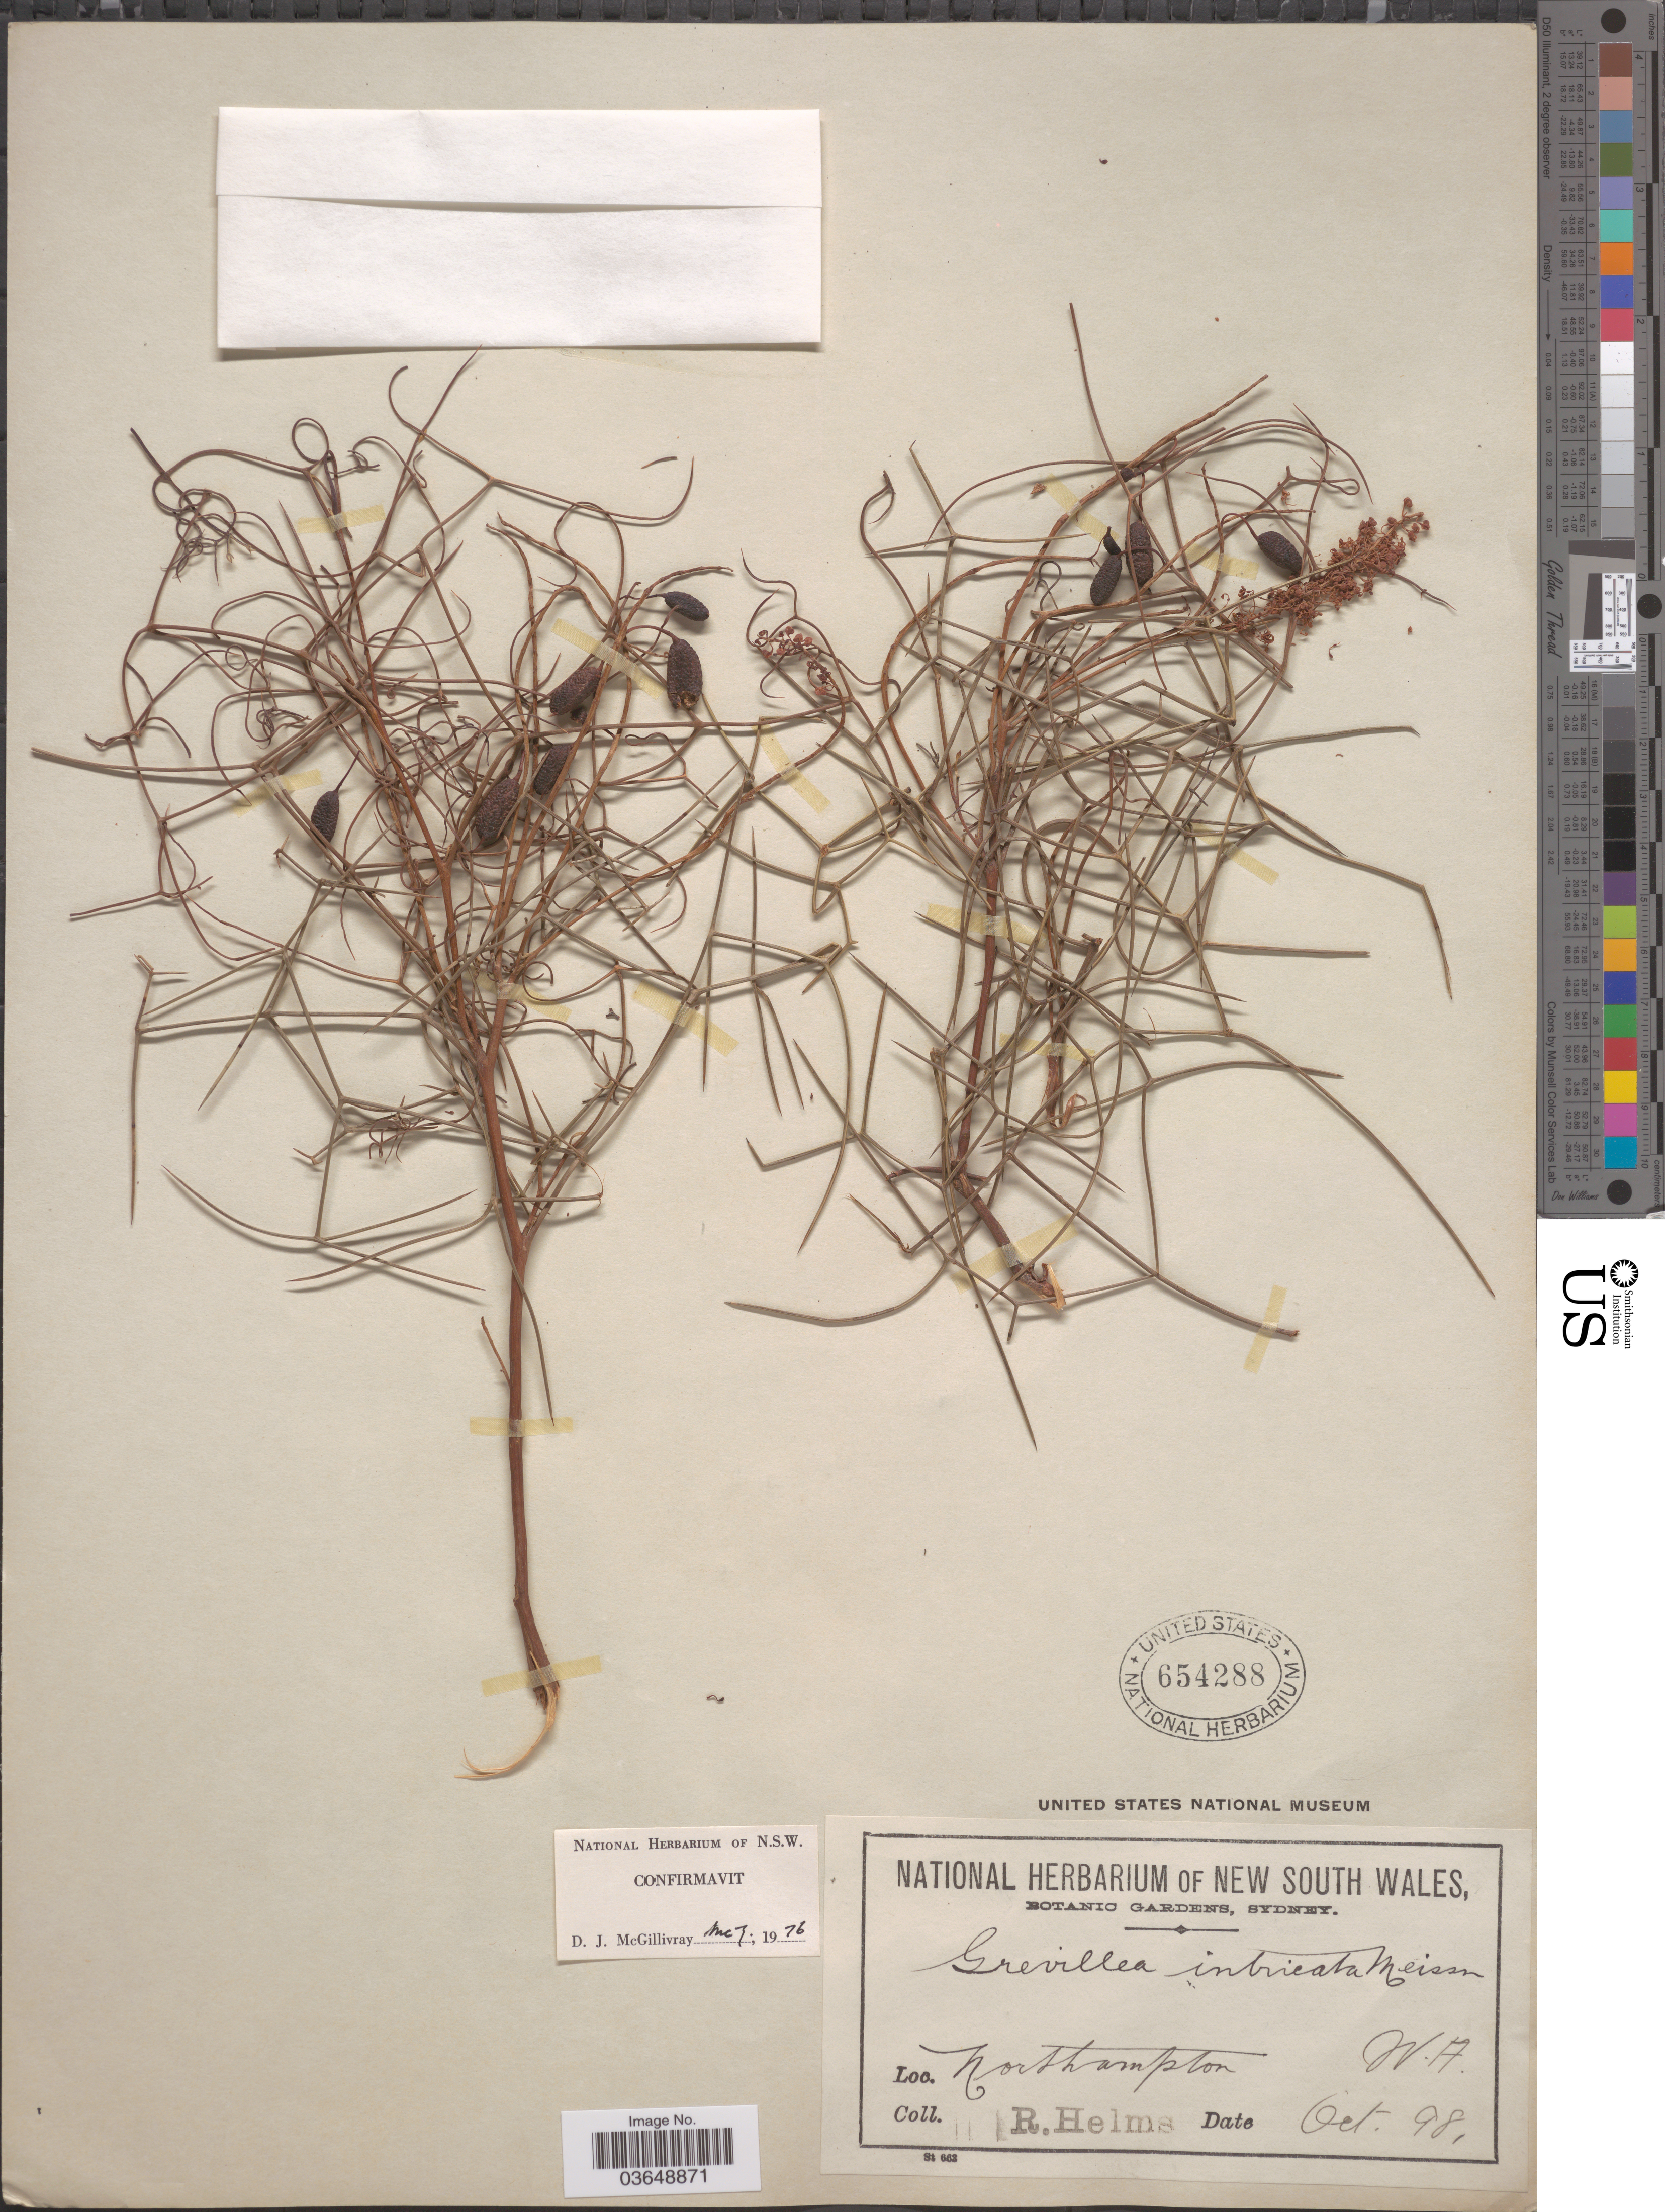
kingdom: Plantae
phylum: Tracheophyta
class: Magnoliopsida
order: Proteales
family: Proteaceae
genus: Grevillea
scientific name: Grevillea intricata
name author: Meisn.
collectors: R. Helms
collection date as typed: Transcribed d/m/y: /10/98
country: Australia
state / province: Western Australia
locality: Northampton.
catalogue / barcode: US 654288